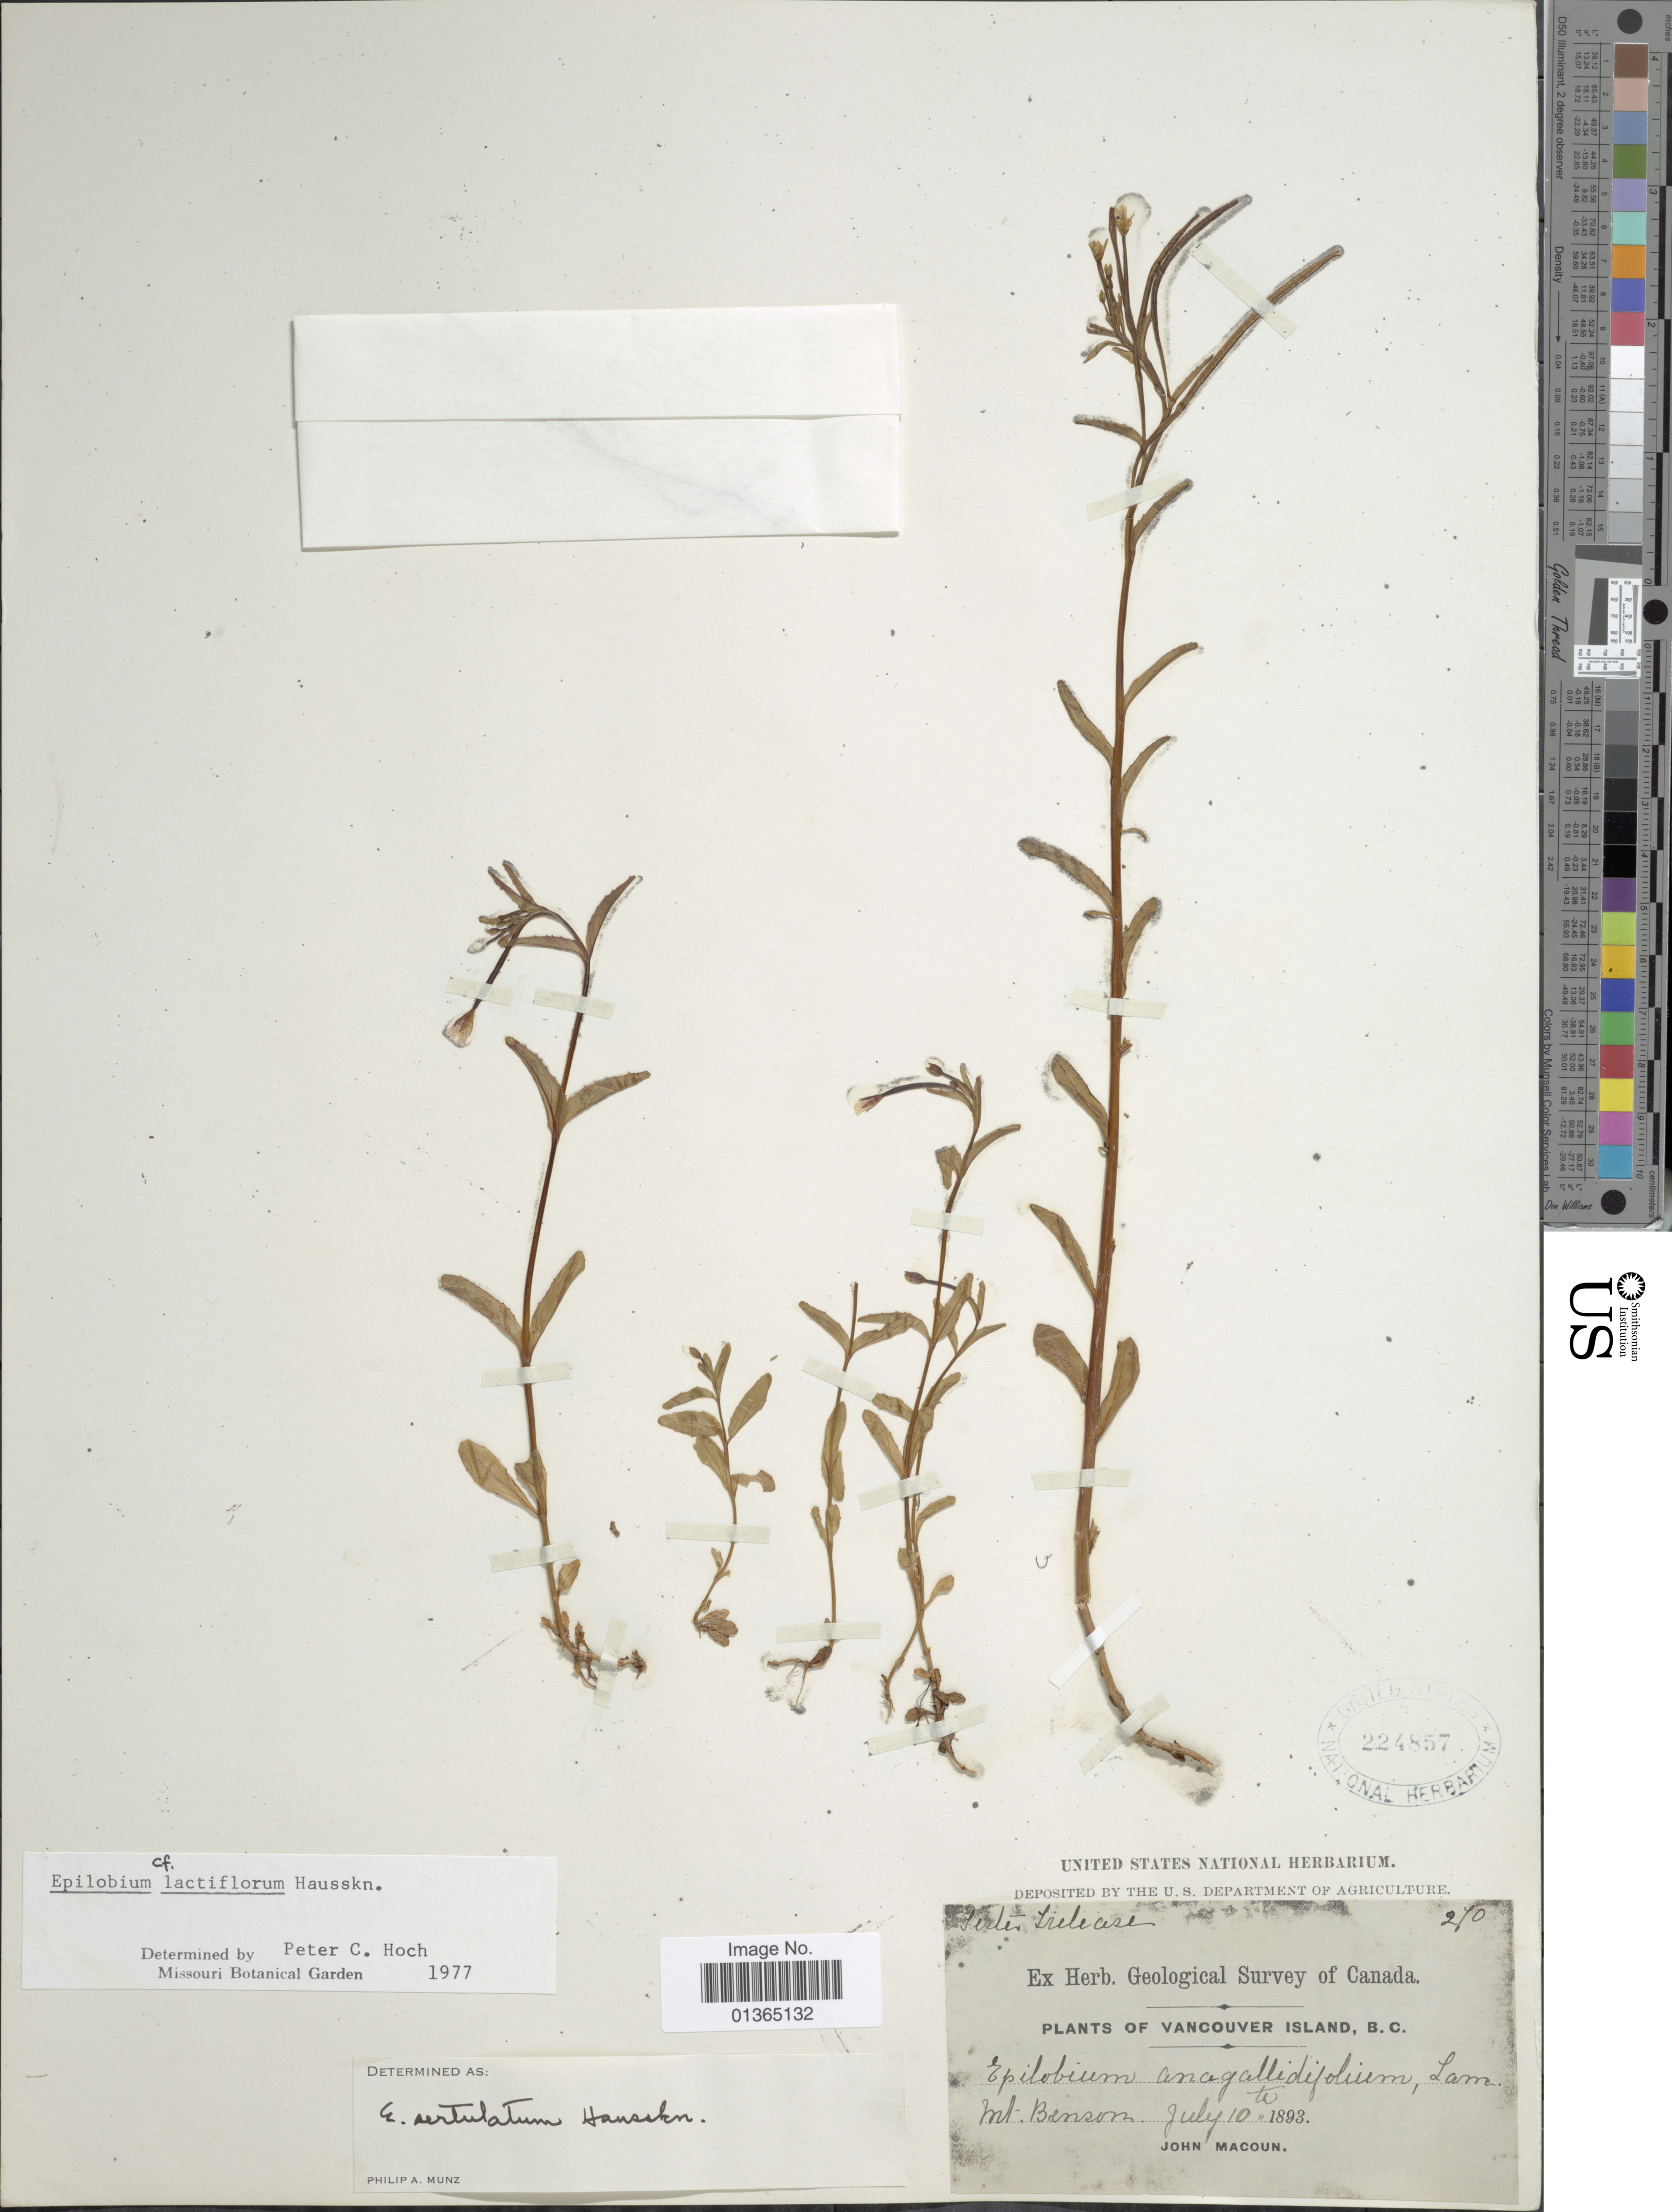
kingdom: Plantae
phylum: Tracheophyta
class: Magnoliopsida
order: Myrtales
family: Onagraceae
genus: Epilobium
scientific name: Epilobium lactiflorum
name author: Hausskn.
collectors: J. Macoun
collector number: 270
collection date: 1893-07-10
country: Canada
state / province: British Columbia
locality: Vancouver Island. Mt. Benson.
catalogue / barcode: US 224857